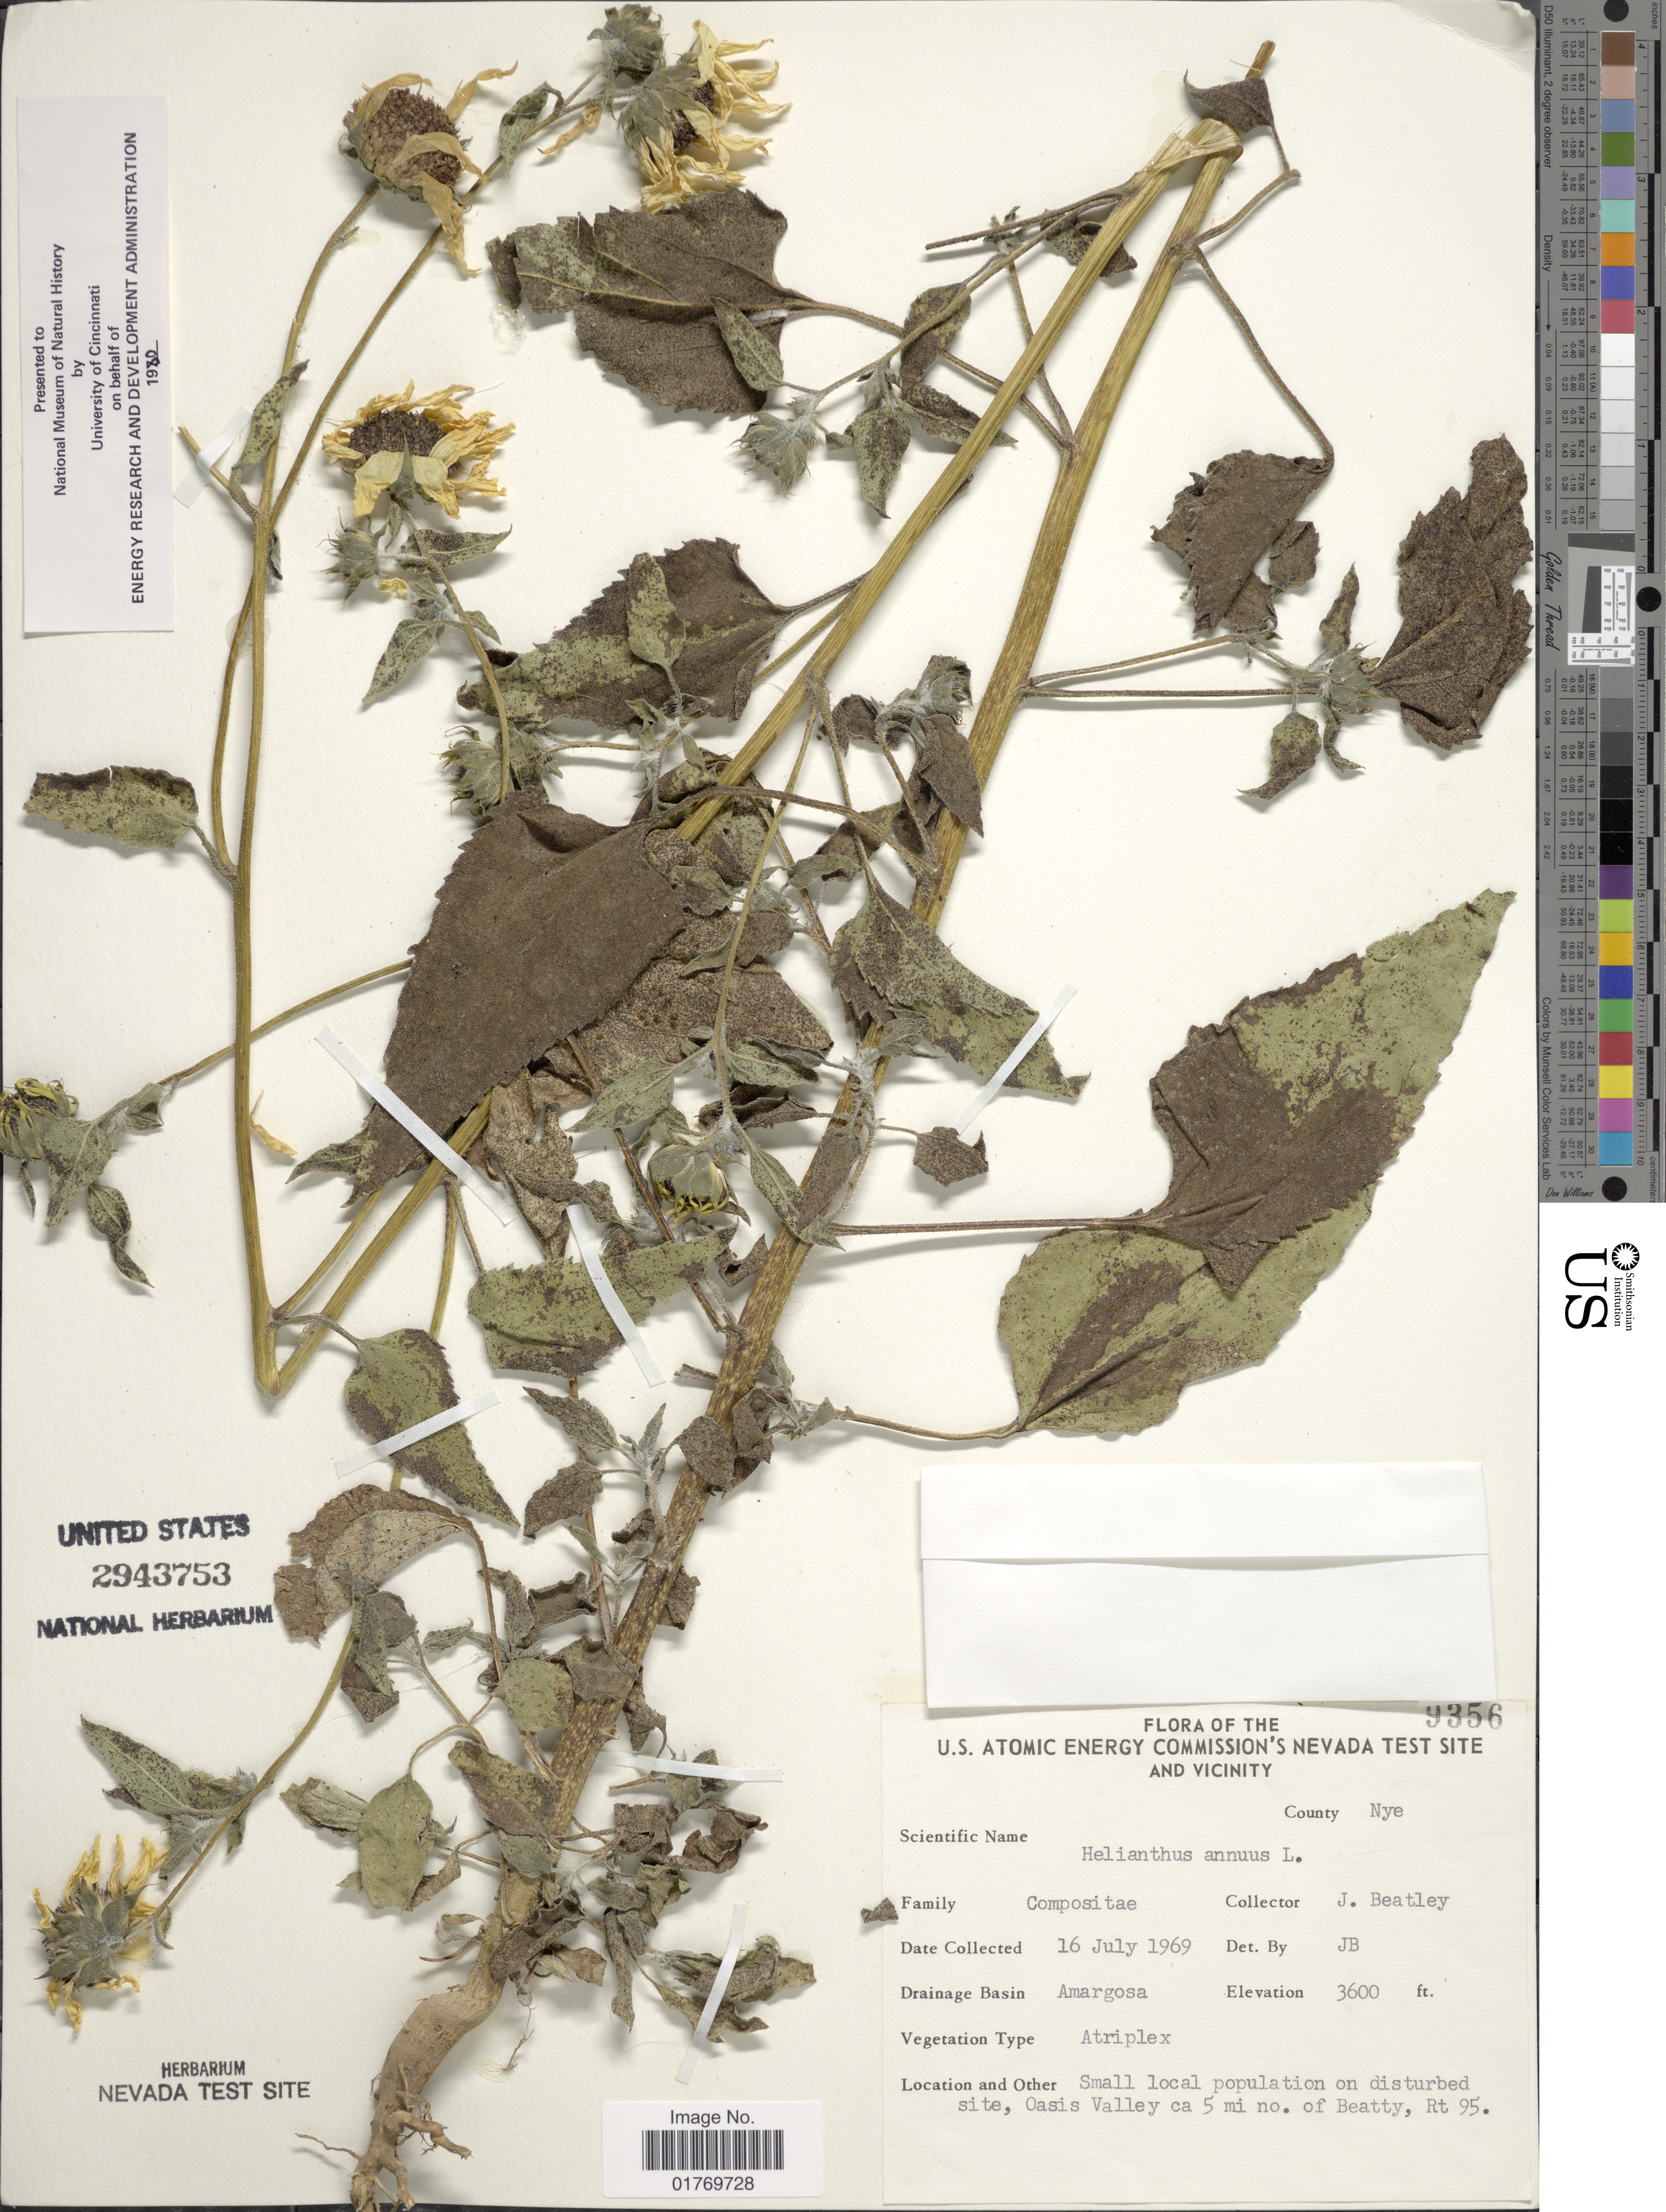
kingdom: Plantae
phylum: Tracheophyta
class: Magnoliopsida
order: Asterales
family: Asteraceae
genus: Helianthus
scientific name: Helianthus annuus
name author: L.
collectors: J. C. Beatley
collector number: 9356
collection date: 1969-07-16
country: United States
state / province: Nevada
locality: U. S. Atomic Energy Commision' s Nevada Test Site And Vicinity, County Nye, Drainage Basin Amargosa, Small local population on disturbed site, Oasis Valley 5 mi. no. of Beatty, Rt 95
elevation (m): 1097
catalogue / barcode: US 2943753